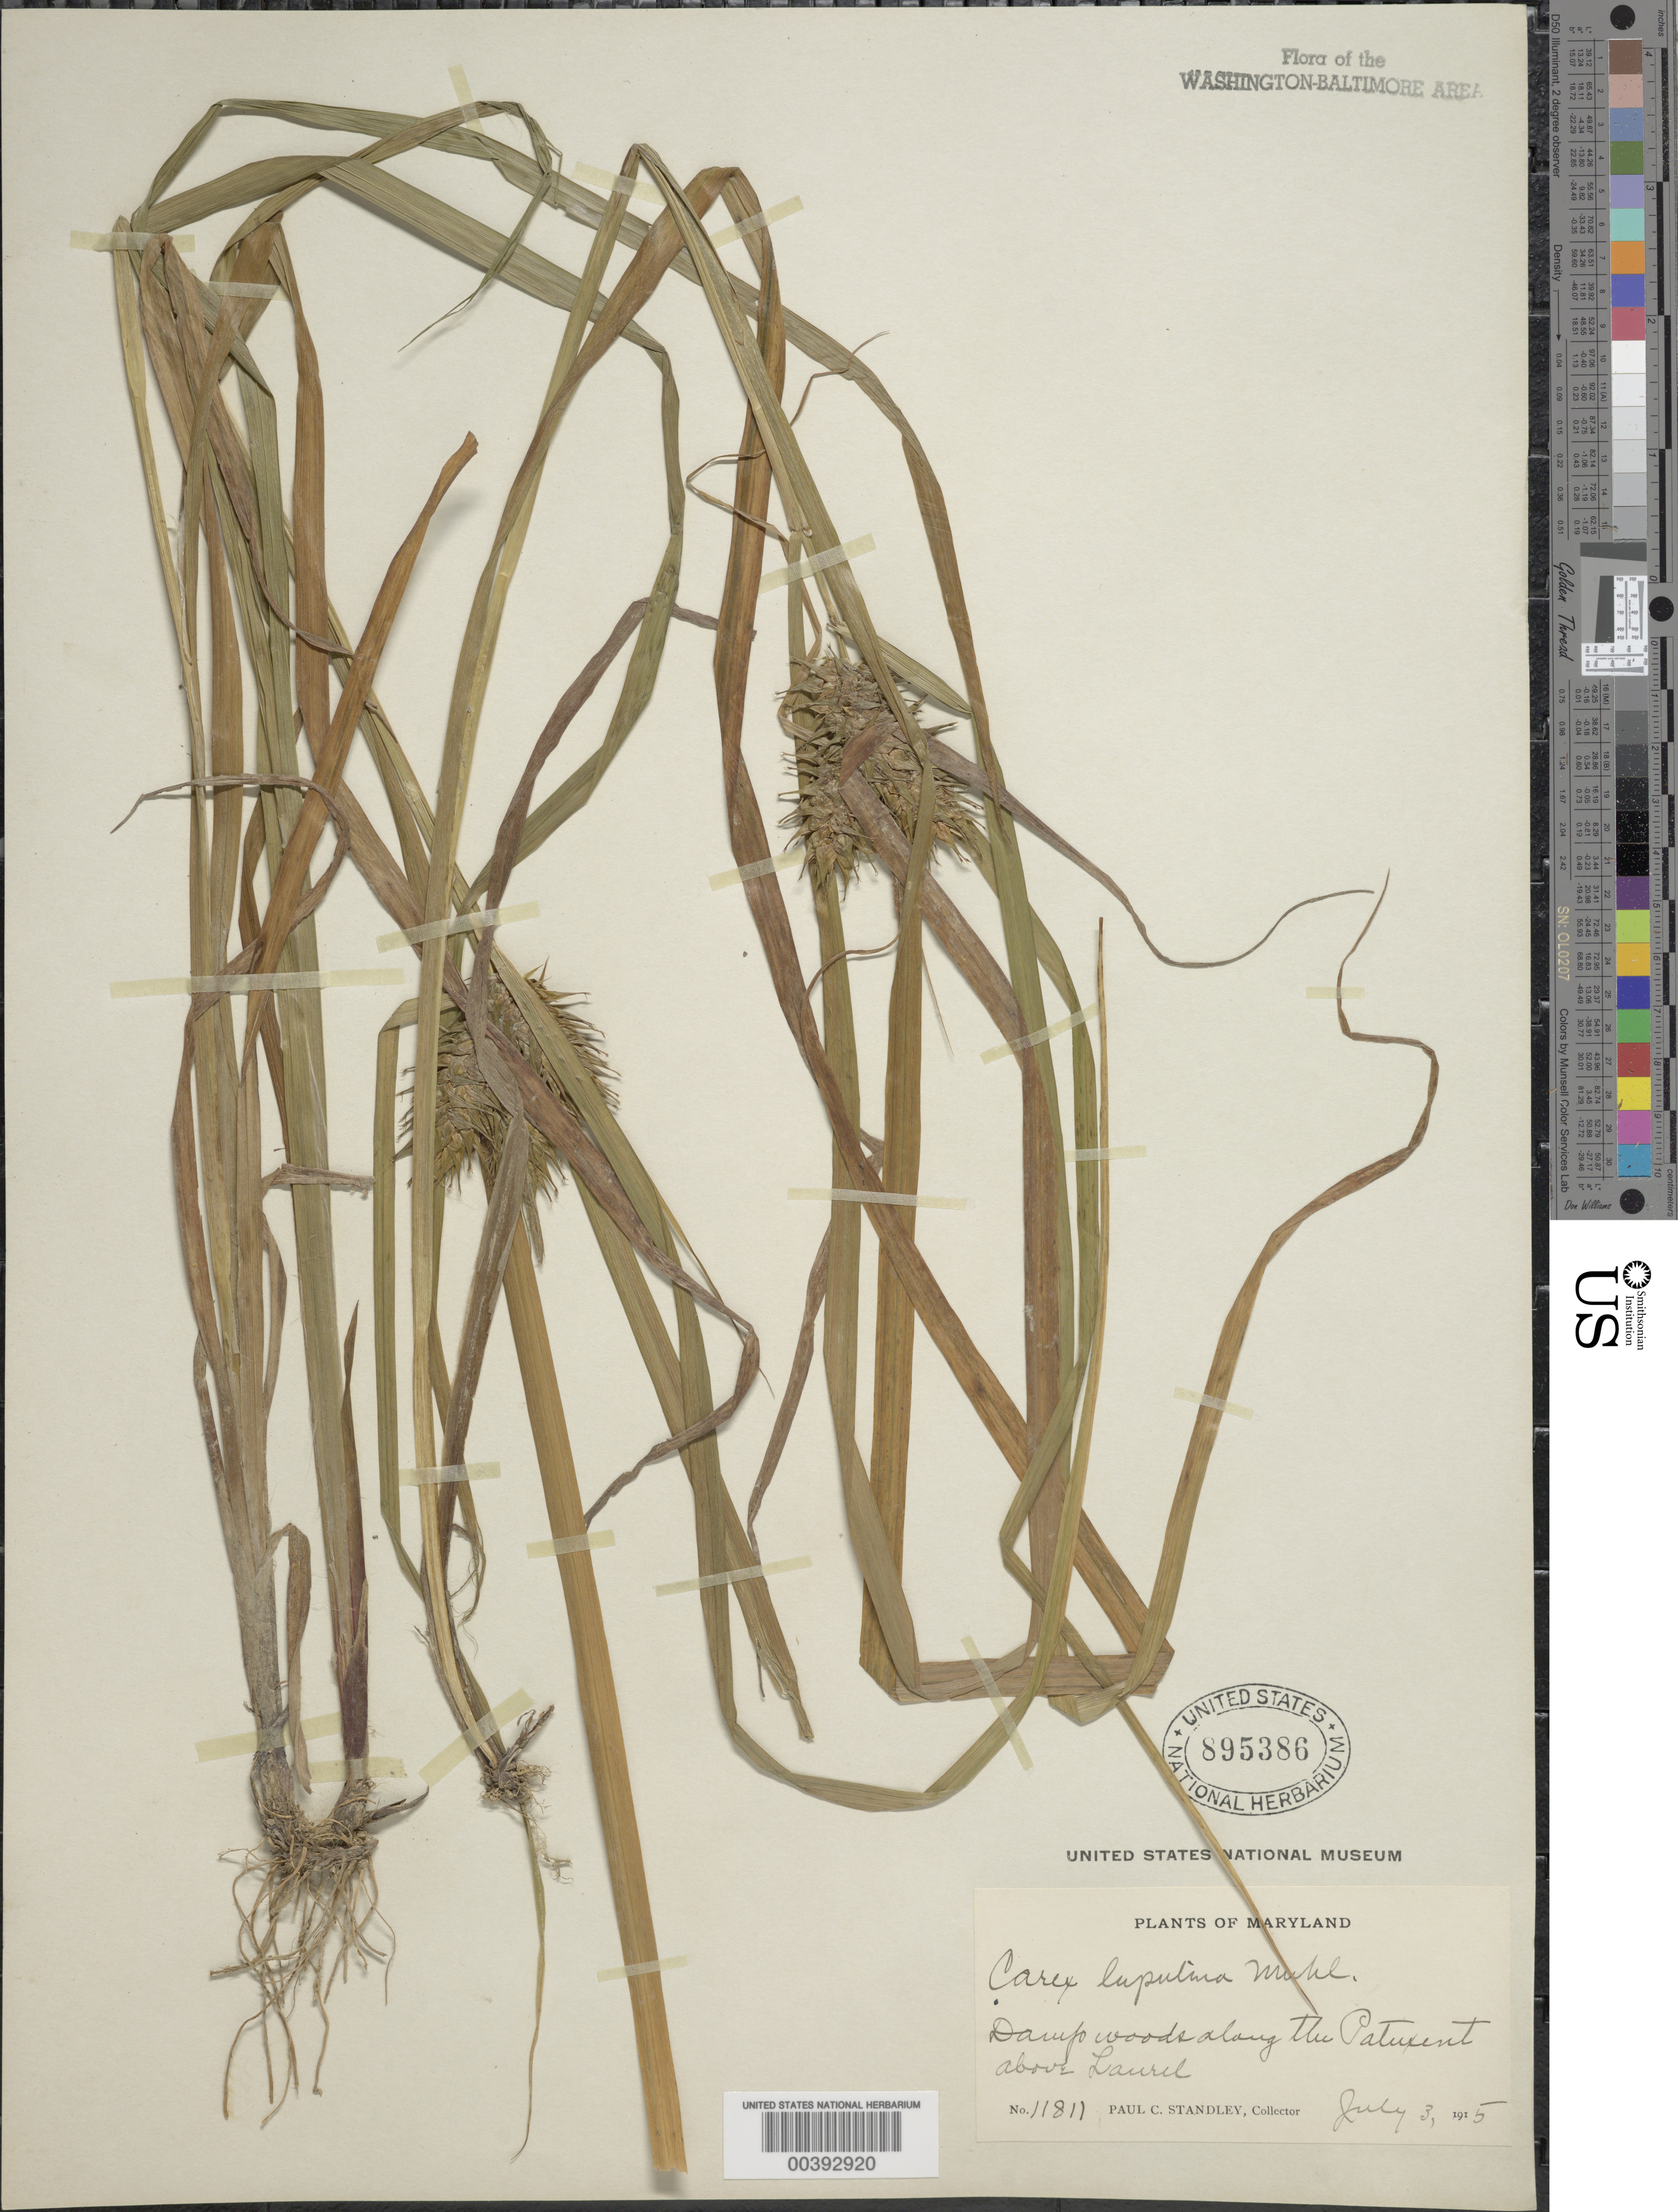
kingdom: Plantae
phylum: Tracheophyta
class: Liliopsida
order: Poales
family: Cyperaceae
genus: Carex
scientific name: Carex lupulina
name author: Muhl. ex Willd.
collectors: P. C. Standley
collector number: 11811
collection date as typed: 03 Jul 1915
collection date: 1915-07-03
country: United States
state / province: Maryland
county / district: Prince George's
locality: Patuxent above Laurel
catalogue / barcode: US 895386